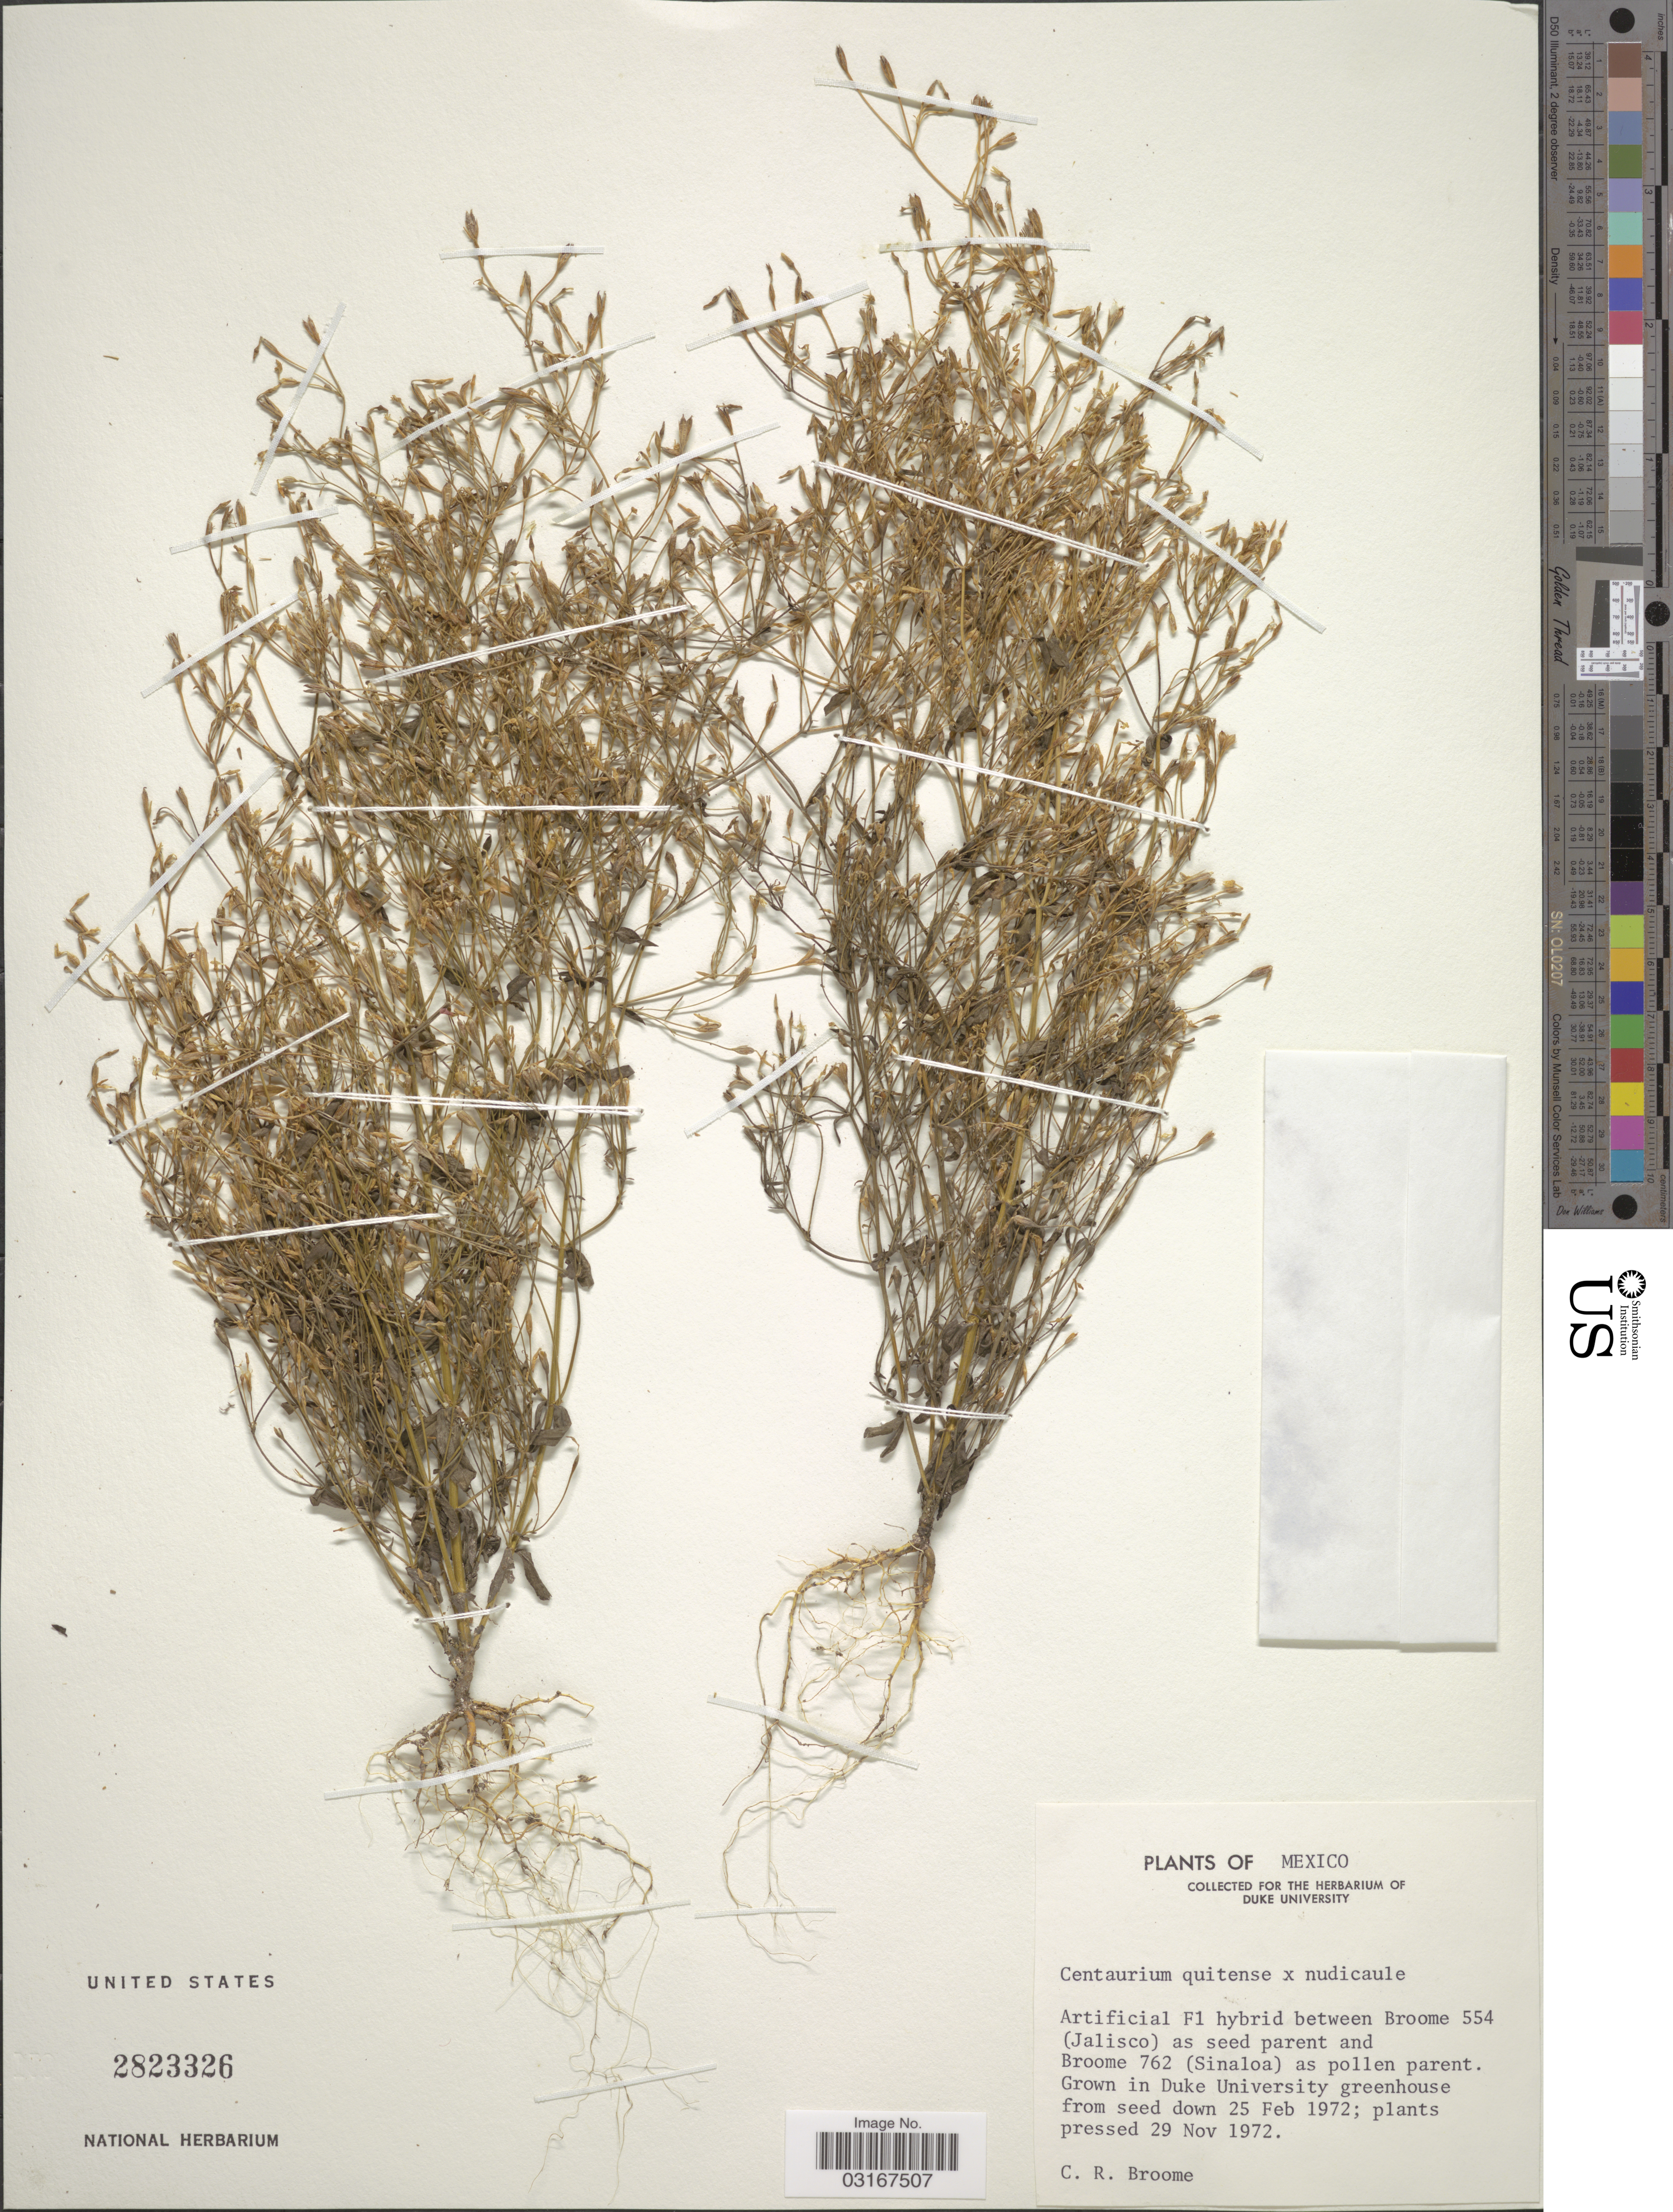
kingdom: Plantae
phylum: Tracheophyta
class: Magnoliopsida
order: Gentianales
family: Gentianaceae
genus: Centaurium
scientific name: Centaurium quitense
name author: (Kunth) B.L. Rob.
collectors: C. R. Broome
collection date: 1972-02-25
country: United States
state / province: North Carolina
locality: Duke University greenhouse.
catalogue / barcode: US 2823326